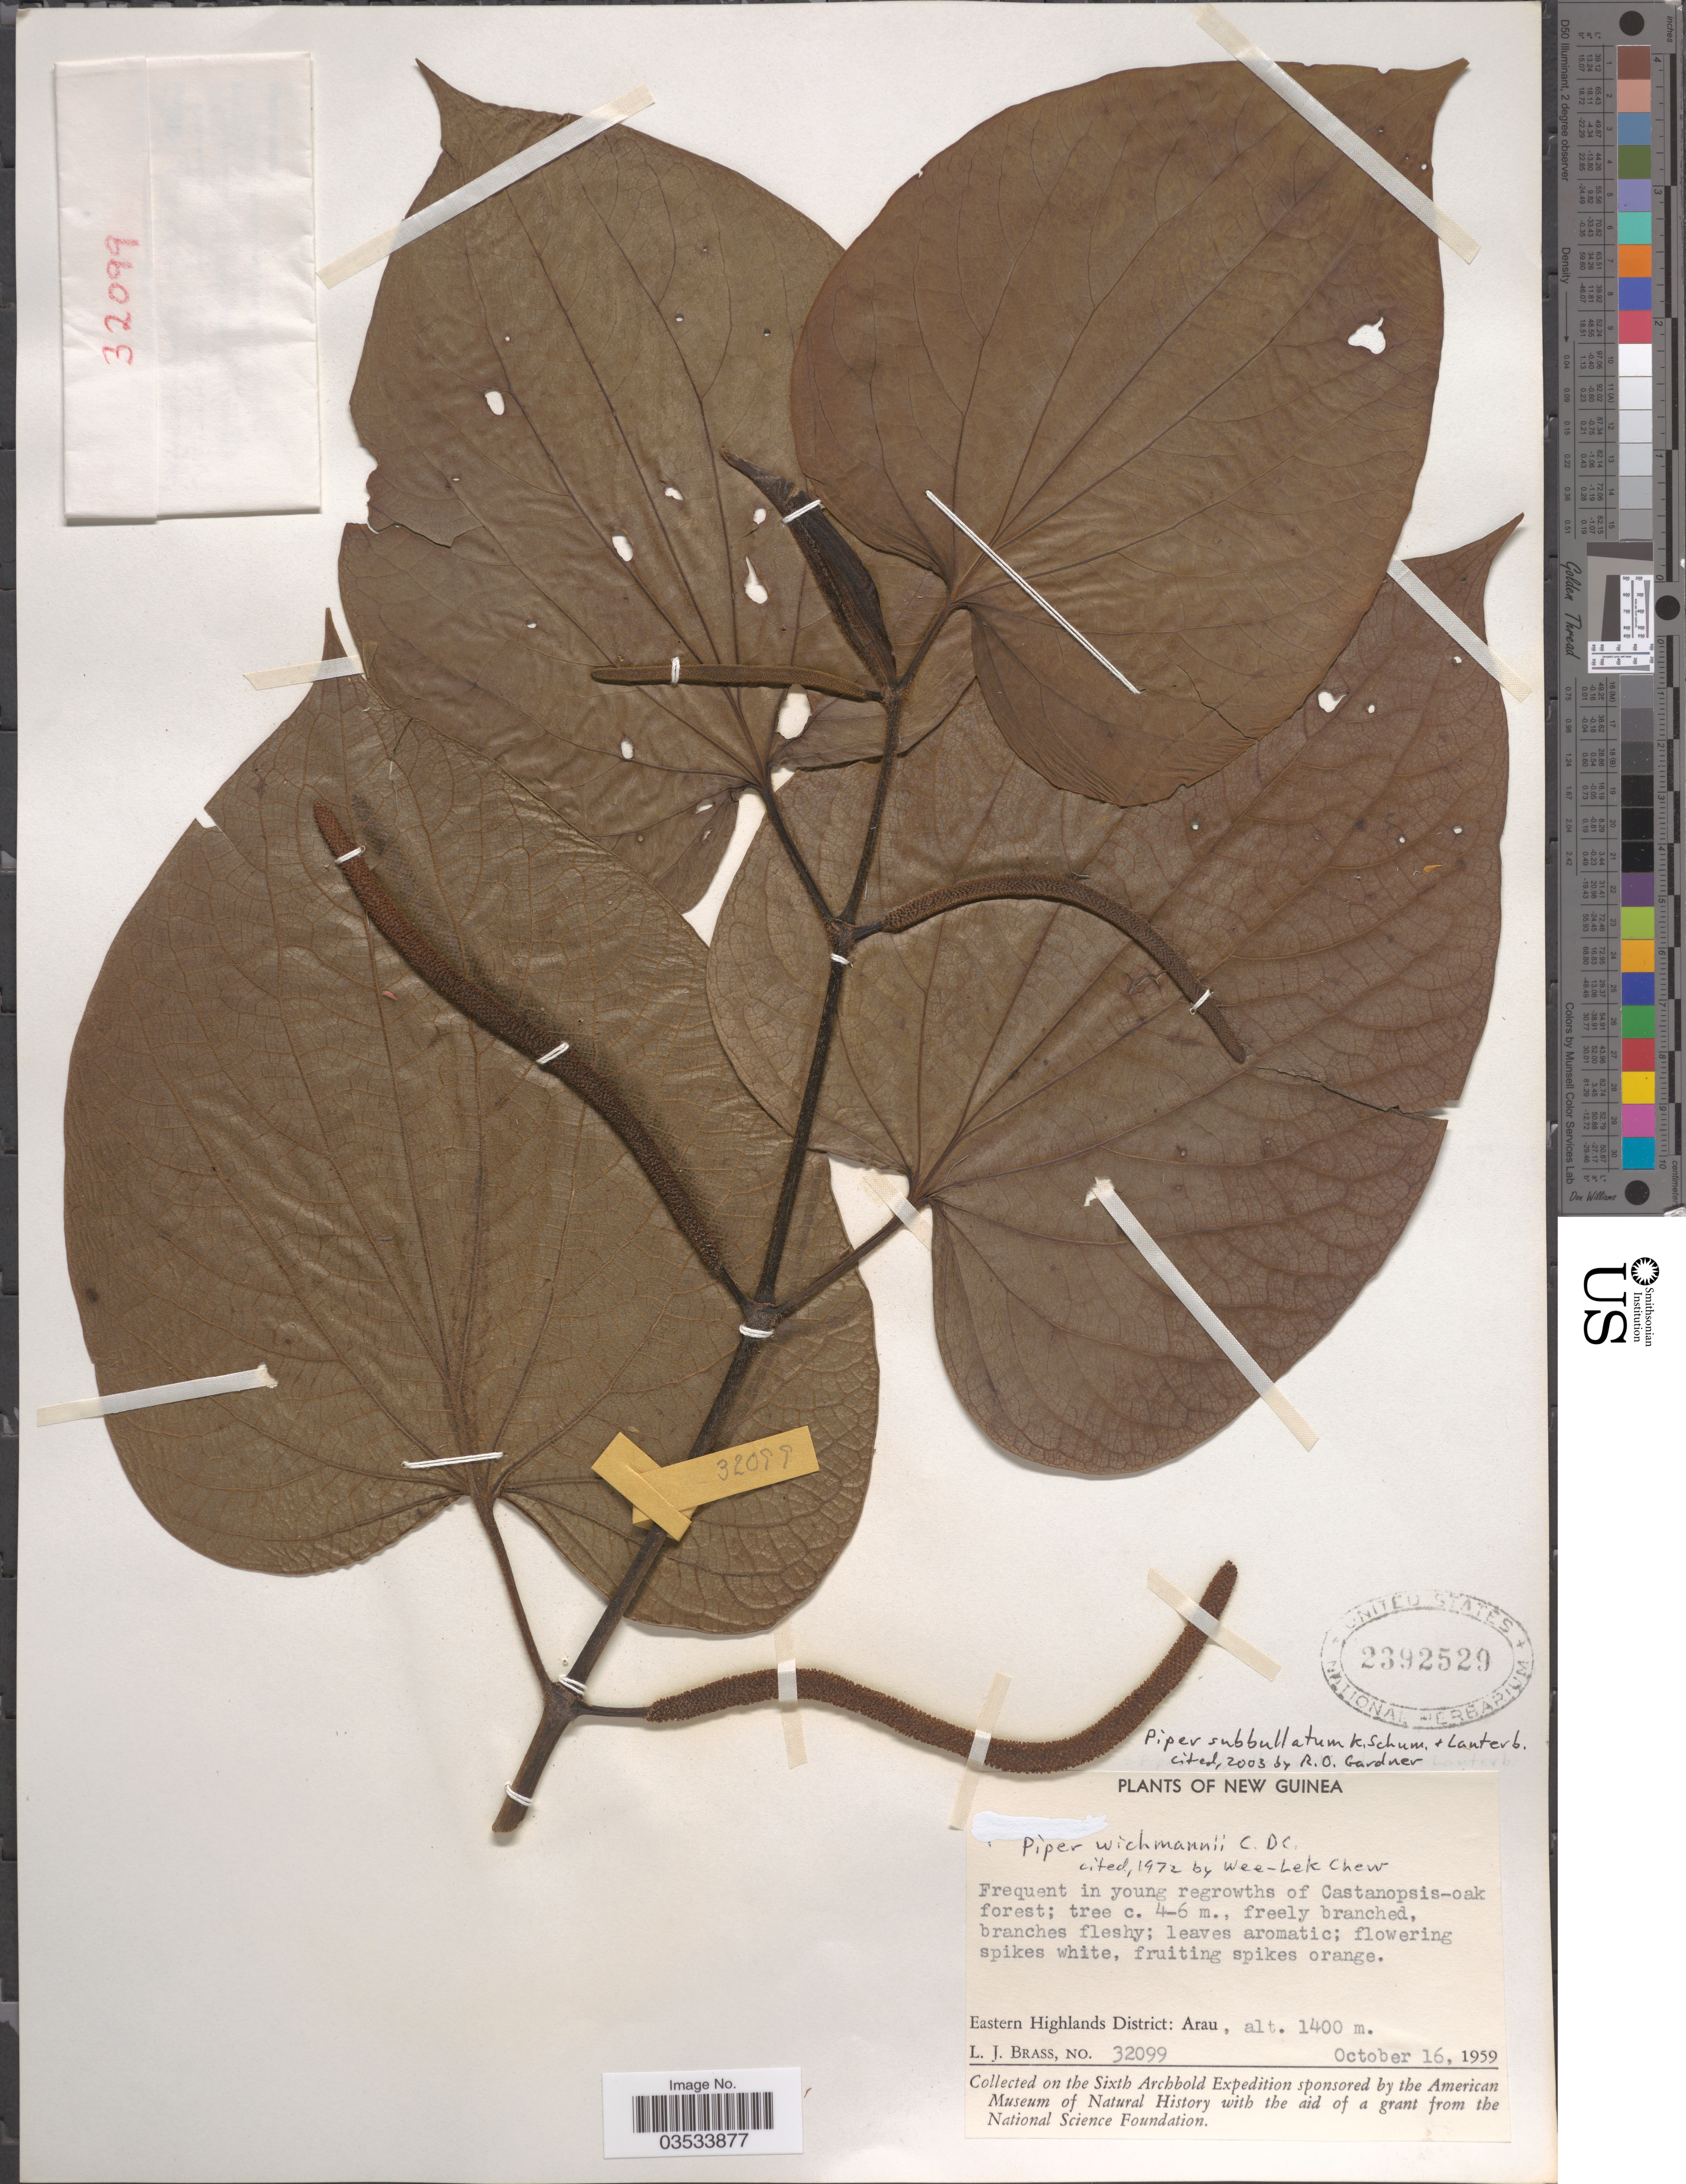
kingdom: Plantae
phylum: Tracheophyta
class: Magnoliopsida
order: Piperales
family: Piperaceae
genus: Piper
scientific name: Piper subbullatum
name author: K. Schum. & Lauterb.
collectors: L. J. Brass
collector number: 32099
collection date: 1959-10-16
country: Papua New Guinea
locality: New Guinea. Eastern Highlands District: Arau.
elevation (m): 1400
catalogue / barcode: US 2392529